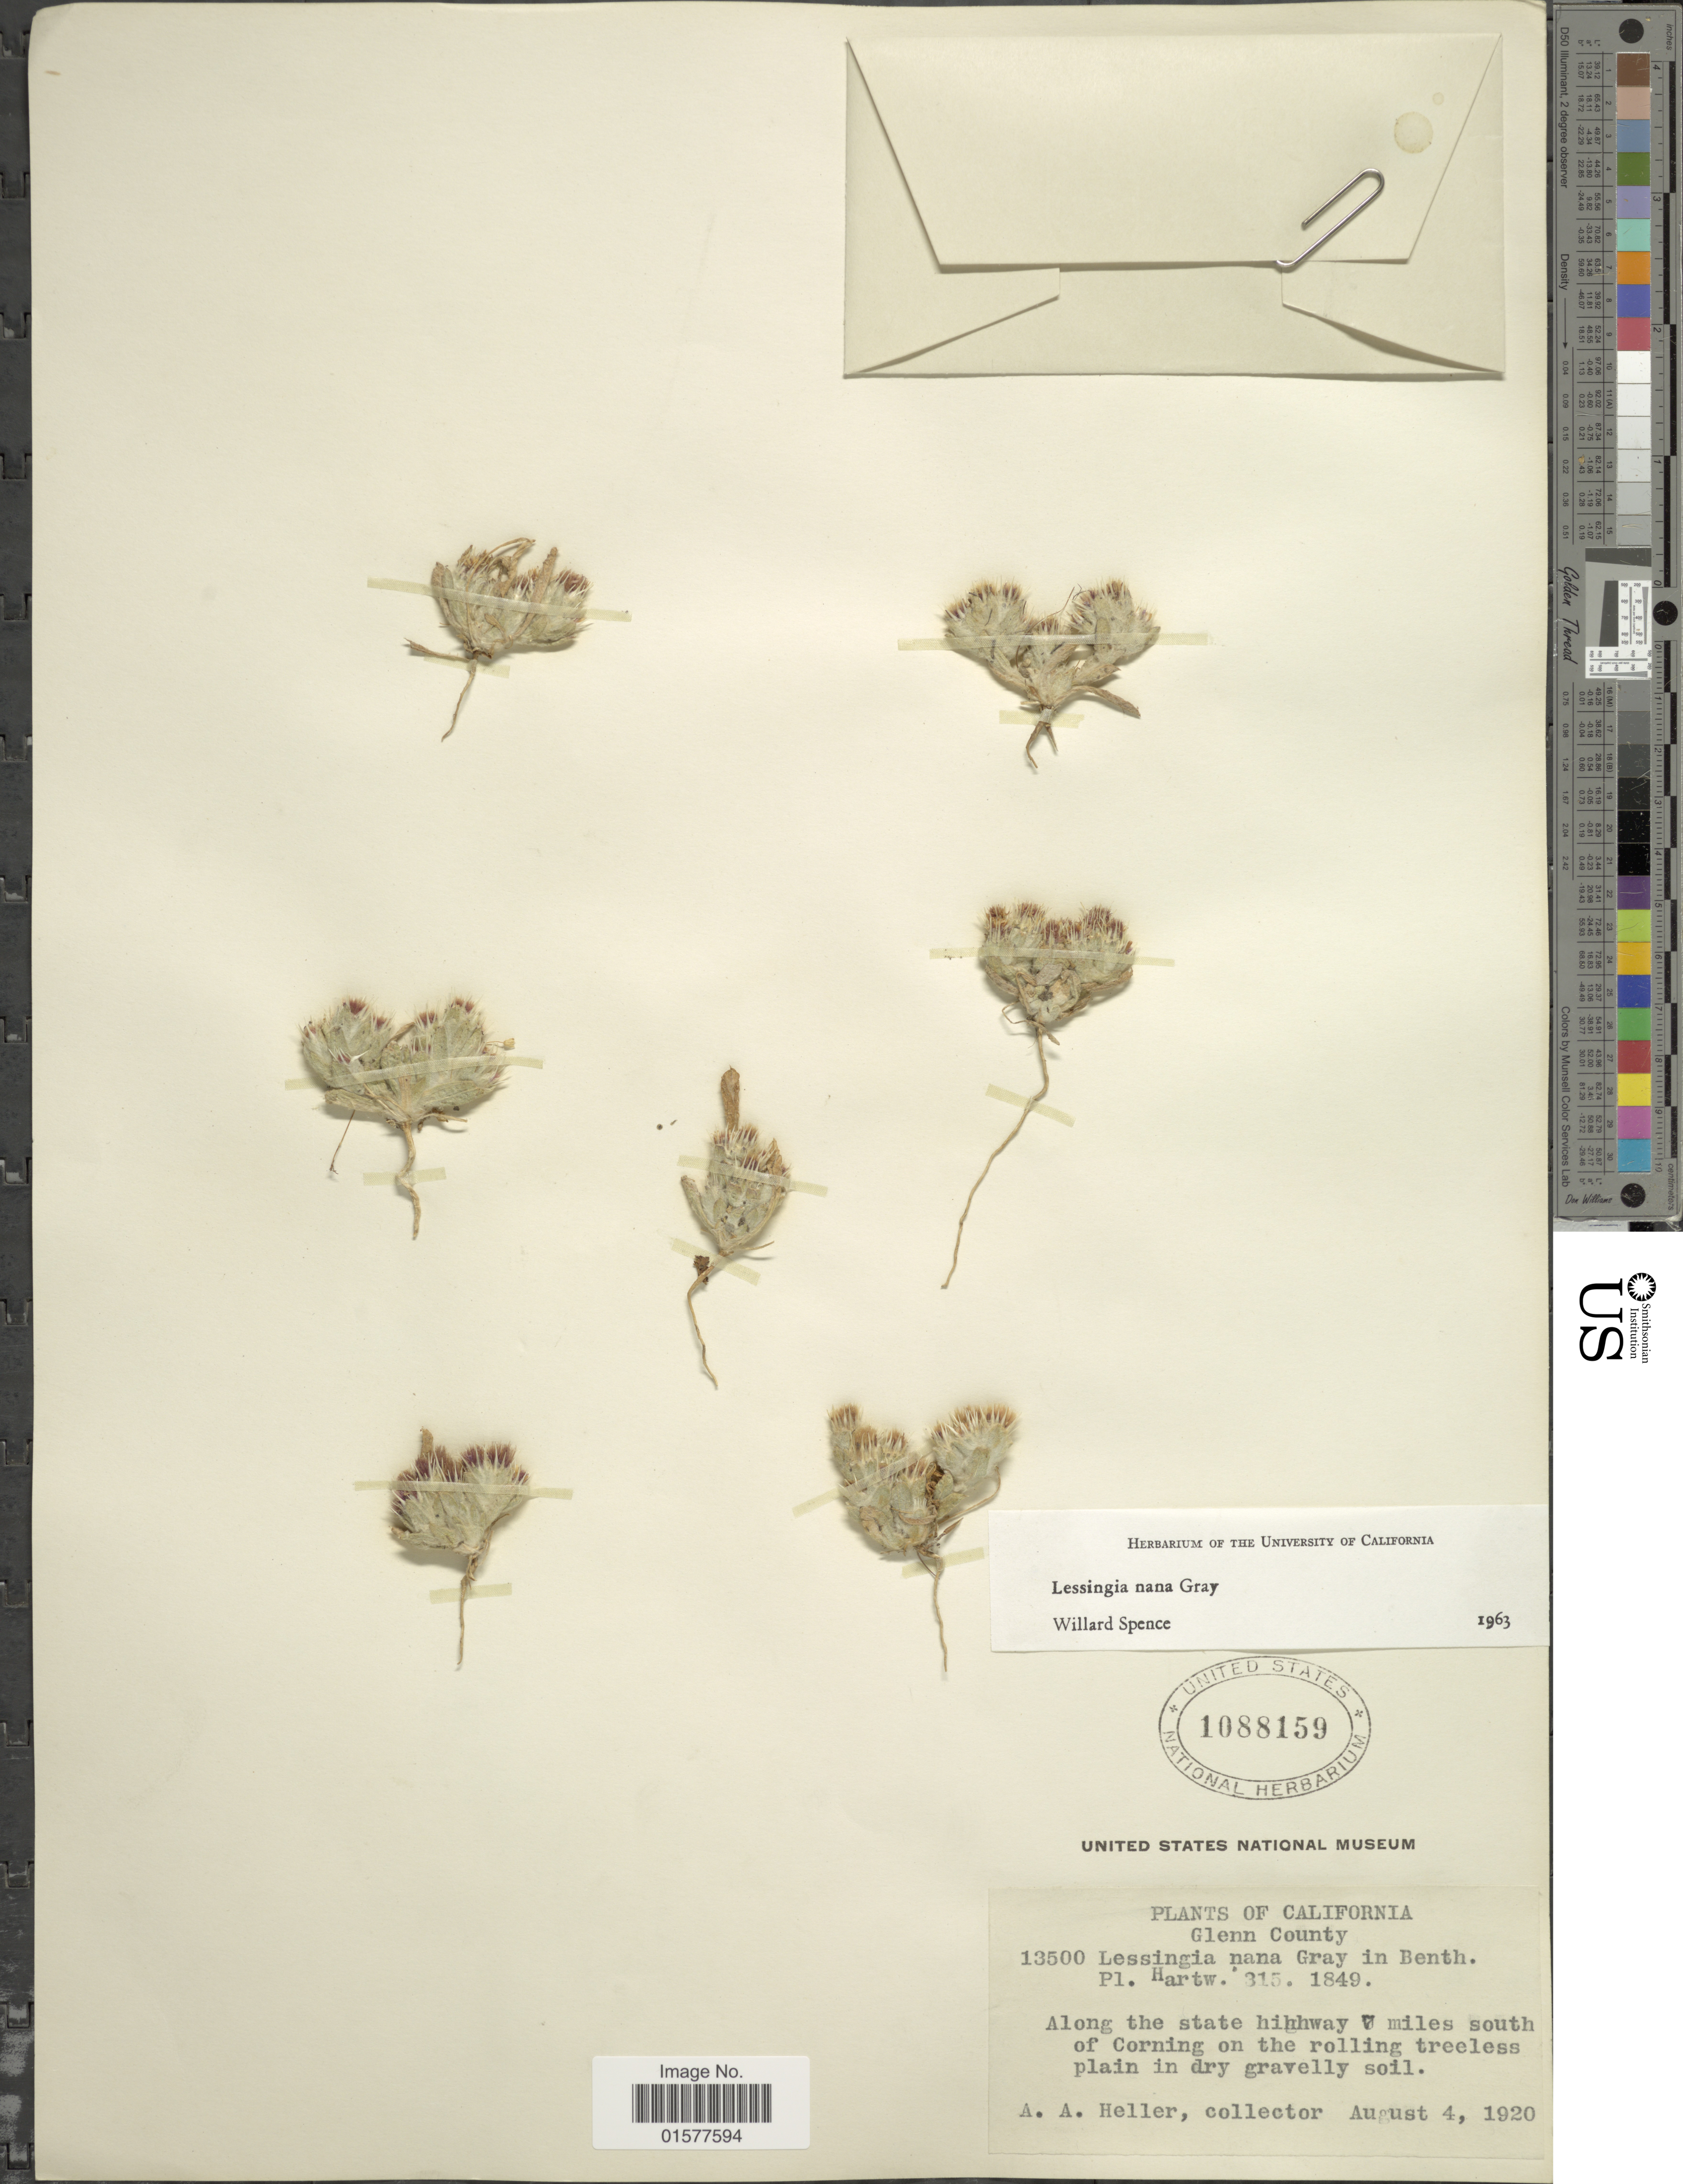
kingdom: Plantae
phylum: Tracheophyta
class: Magnoliopsida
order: Asterales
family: Asteraceae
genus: Lessingia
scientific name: Lessingia nana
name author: A. Gray in Benth.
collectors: A. A. Heller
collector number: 13500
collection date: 1920-08-04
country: United States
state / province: California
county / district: Glenn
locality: Glenn County, Along the state highway 7 miles south of Corning on the rolling treeless plain in dry gravelly soil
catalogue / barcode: US 1088159